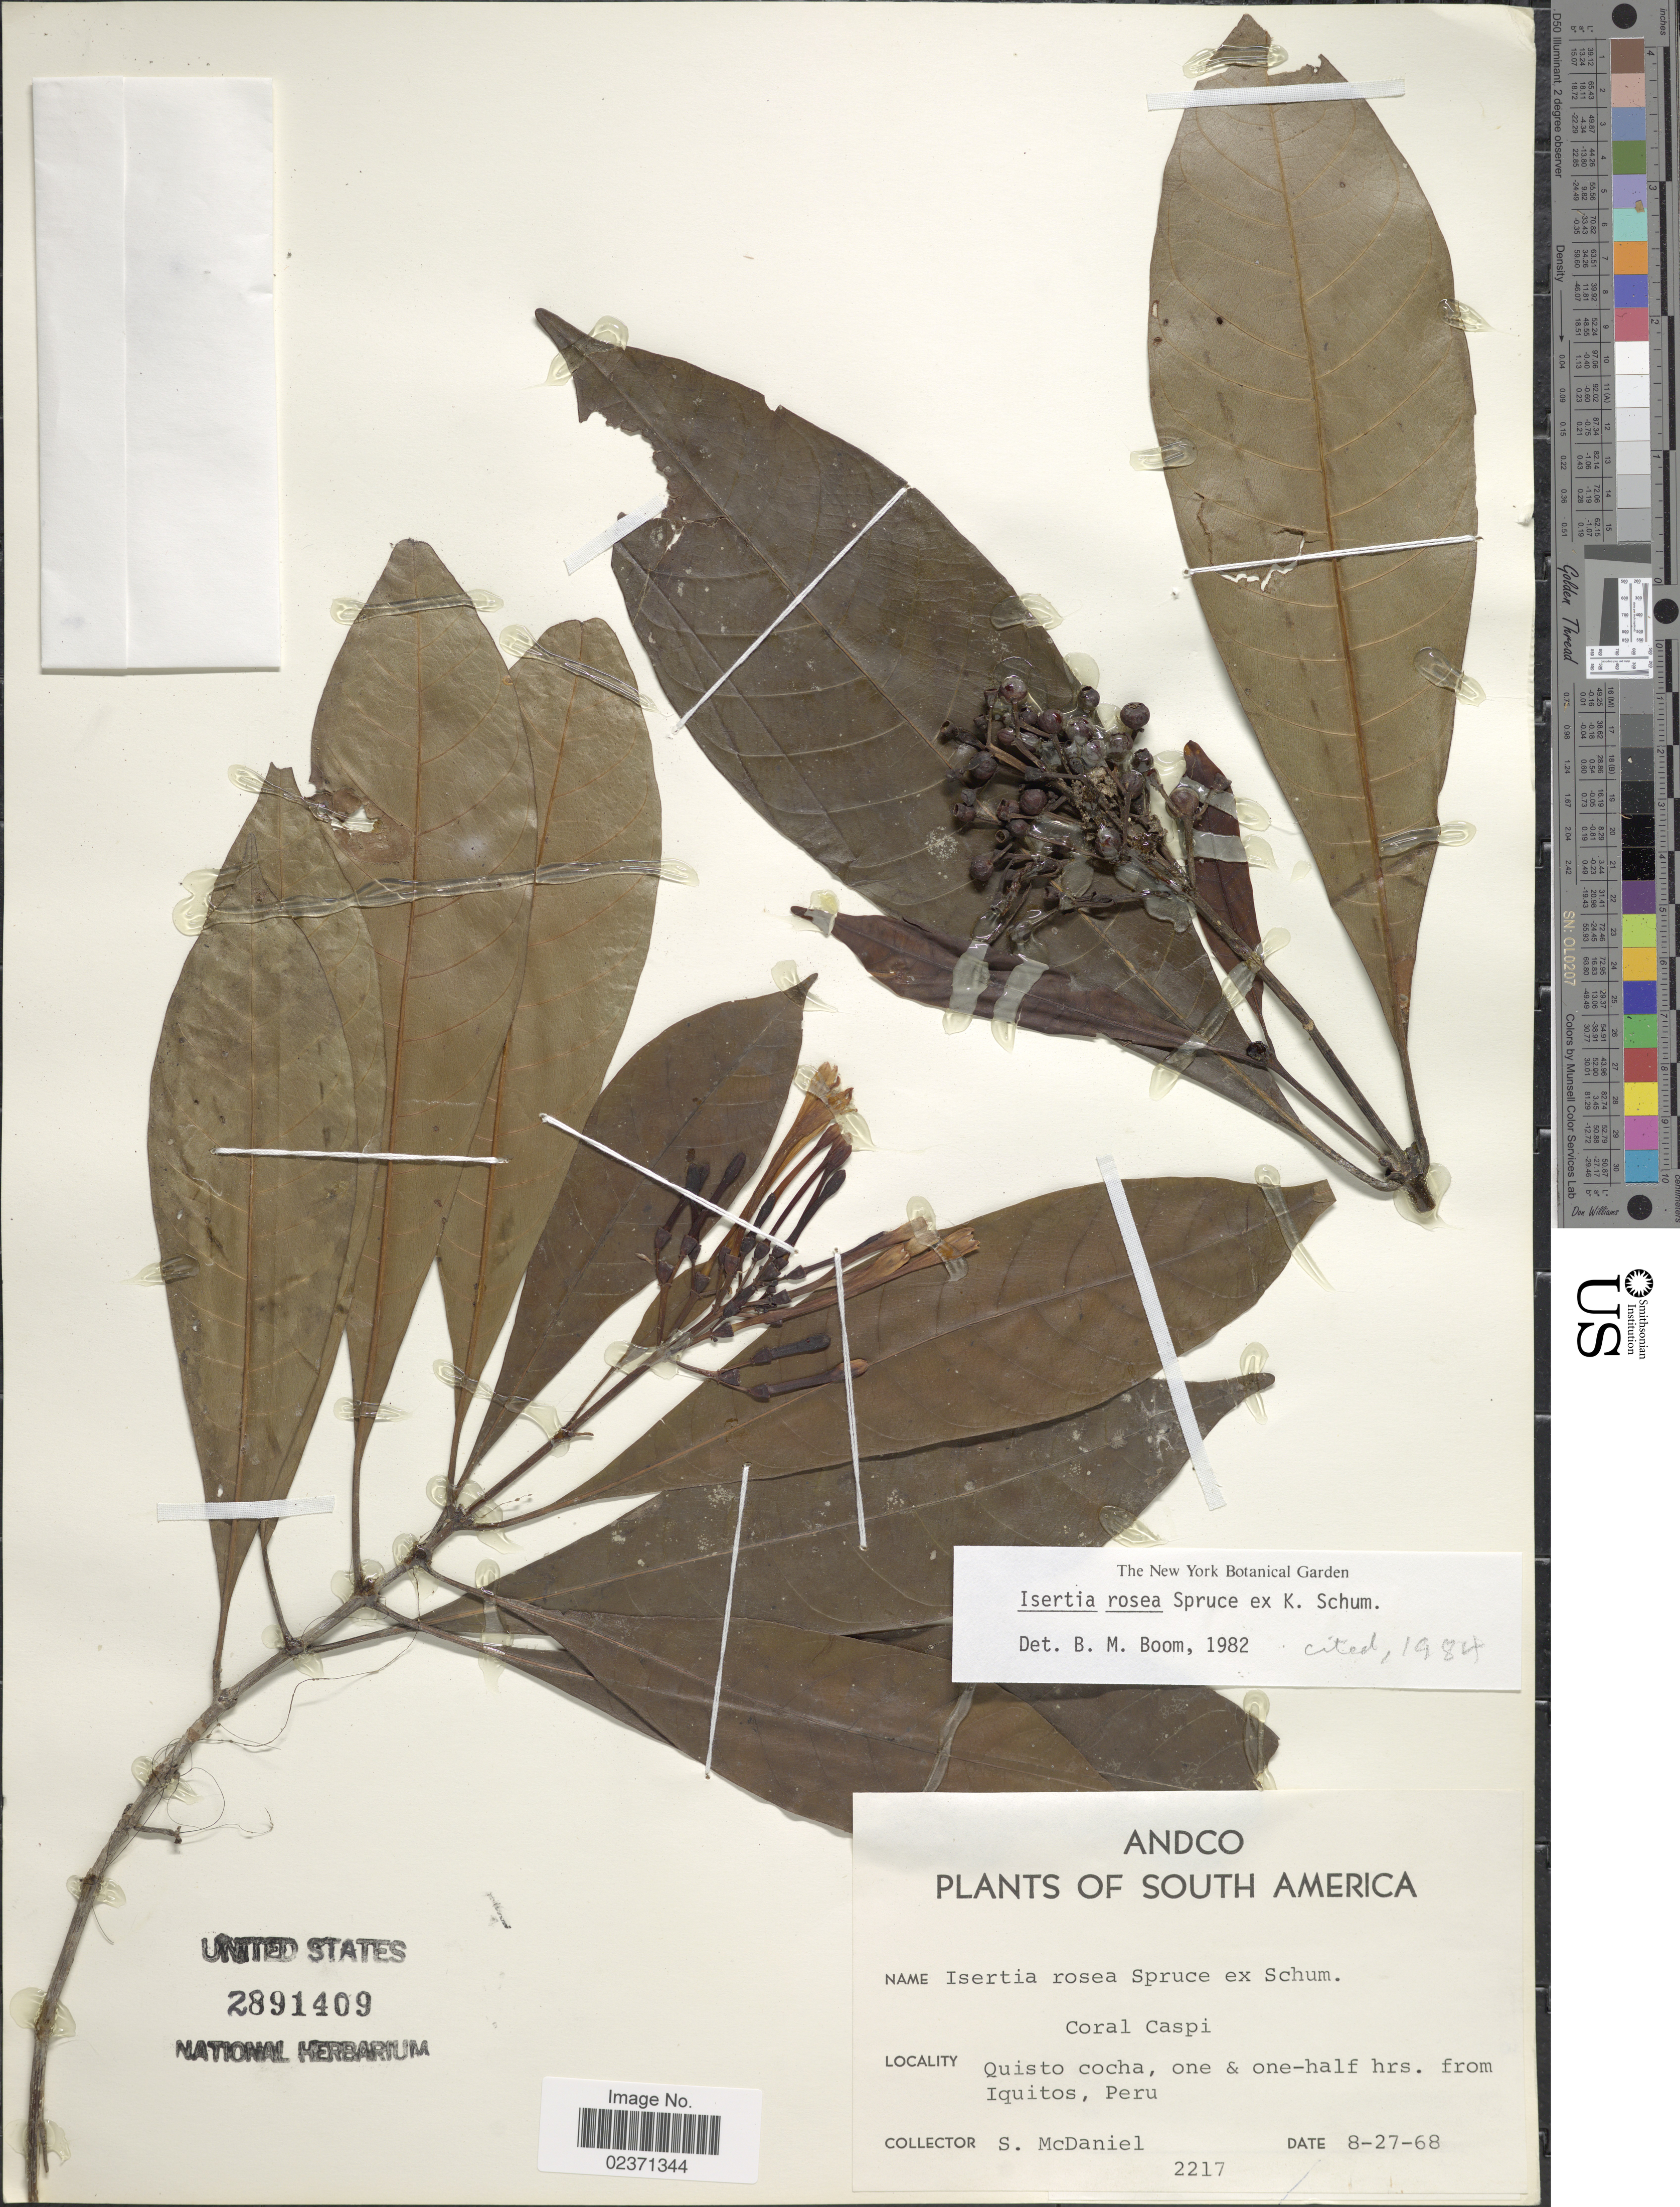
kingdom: Plantae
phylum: Tracheophyta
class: Magnoliopsida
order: Gentianales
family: Rubiaceae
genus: Isertia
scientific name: Isertia rosea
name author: Spruce ex K. Schum.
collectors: S. McDaniel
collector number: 2217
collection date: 1968-08-27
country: Peru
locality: Quisto cocha, one & one-half hrs. from Iquitos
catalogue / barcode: US 2891409